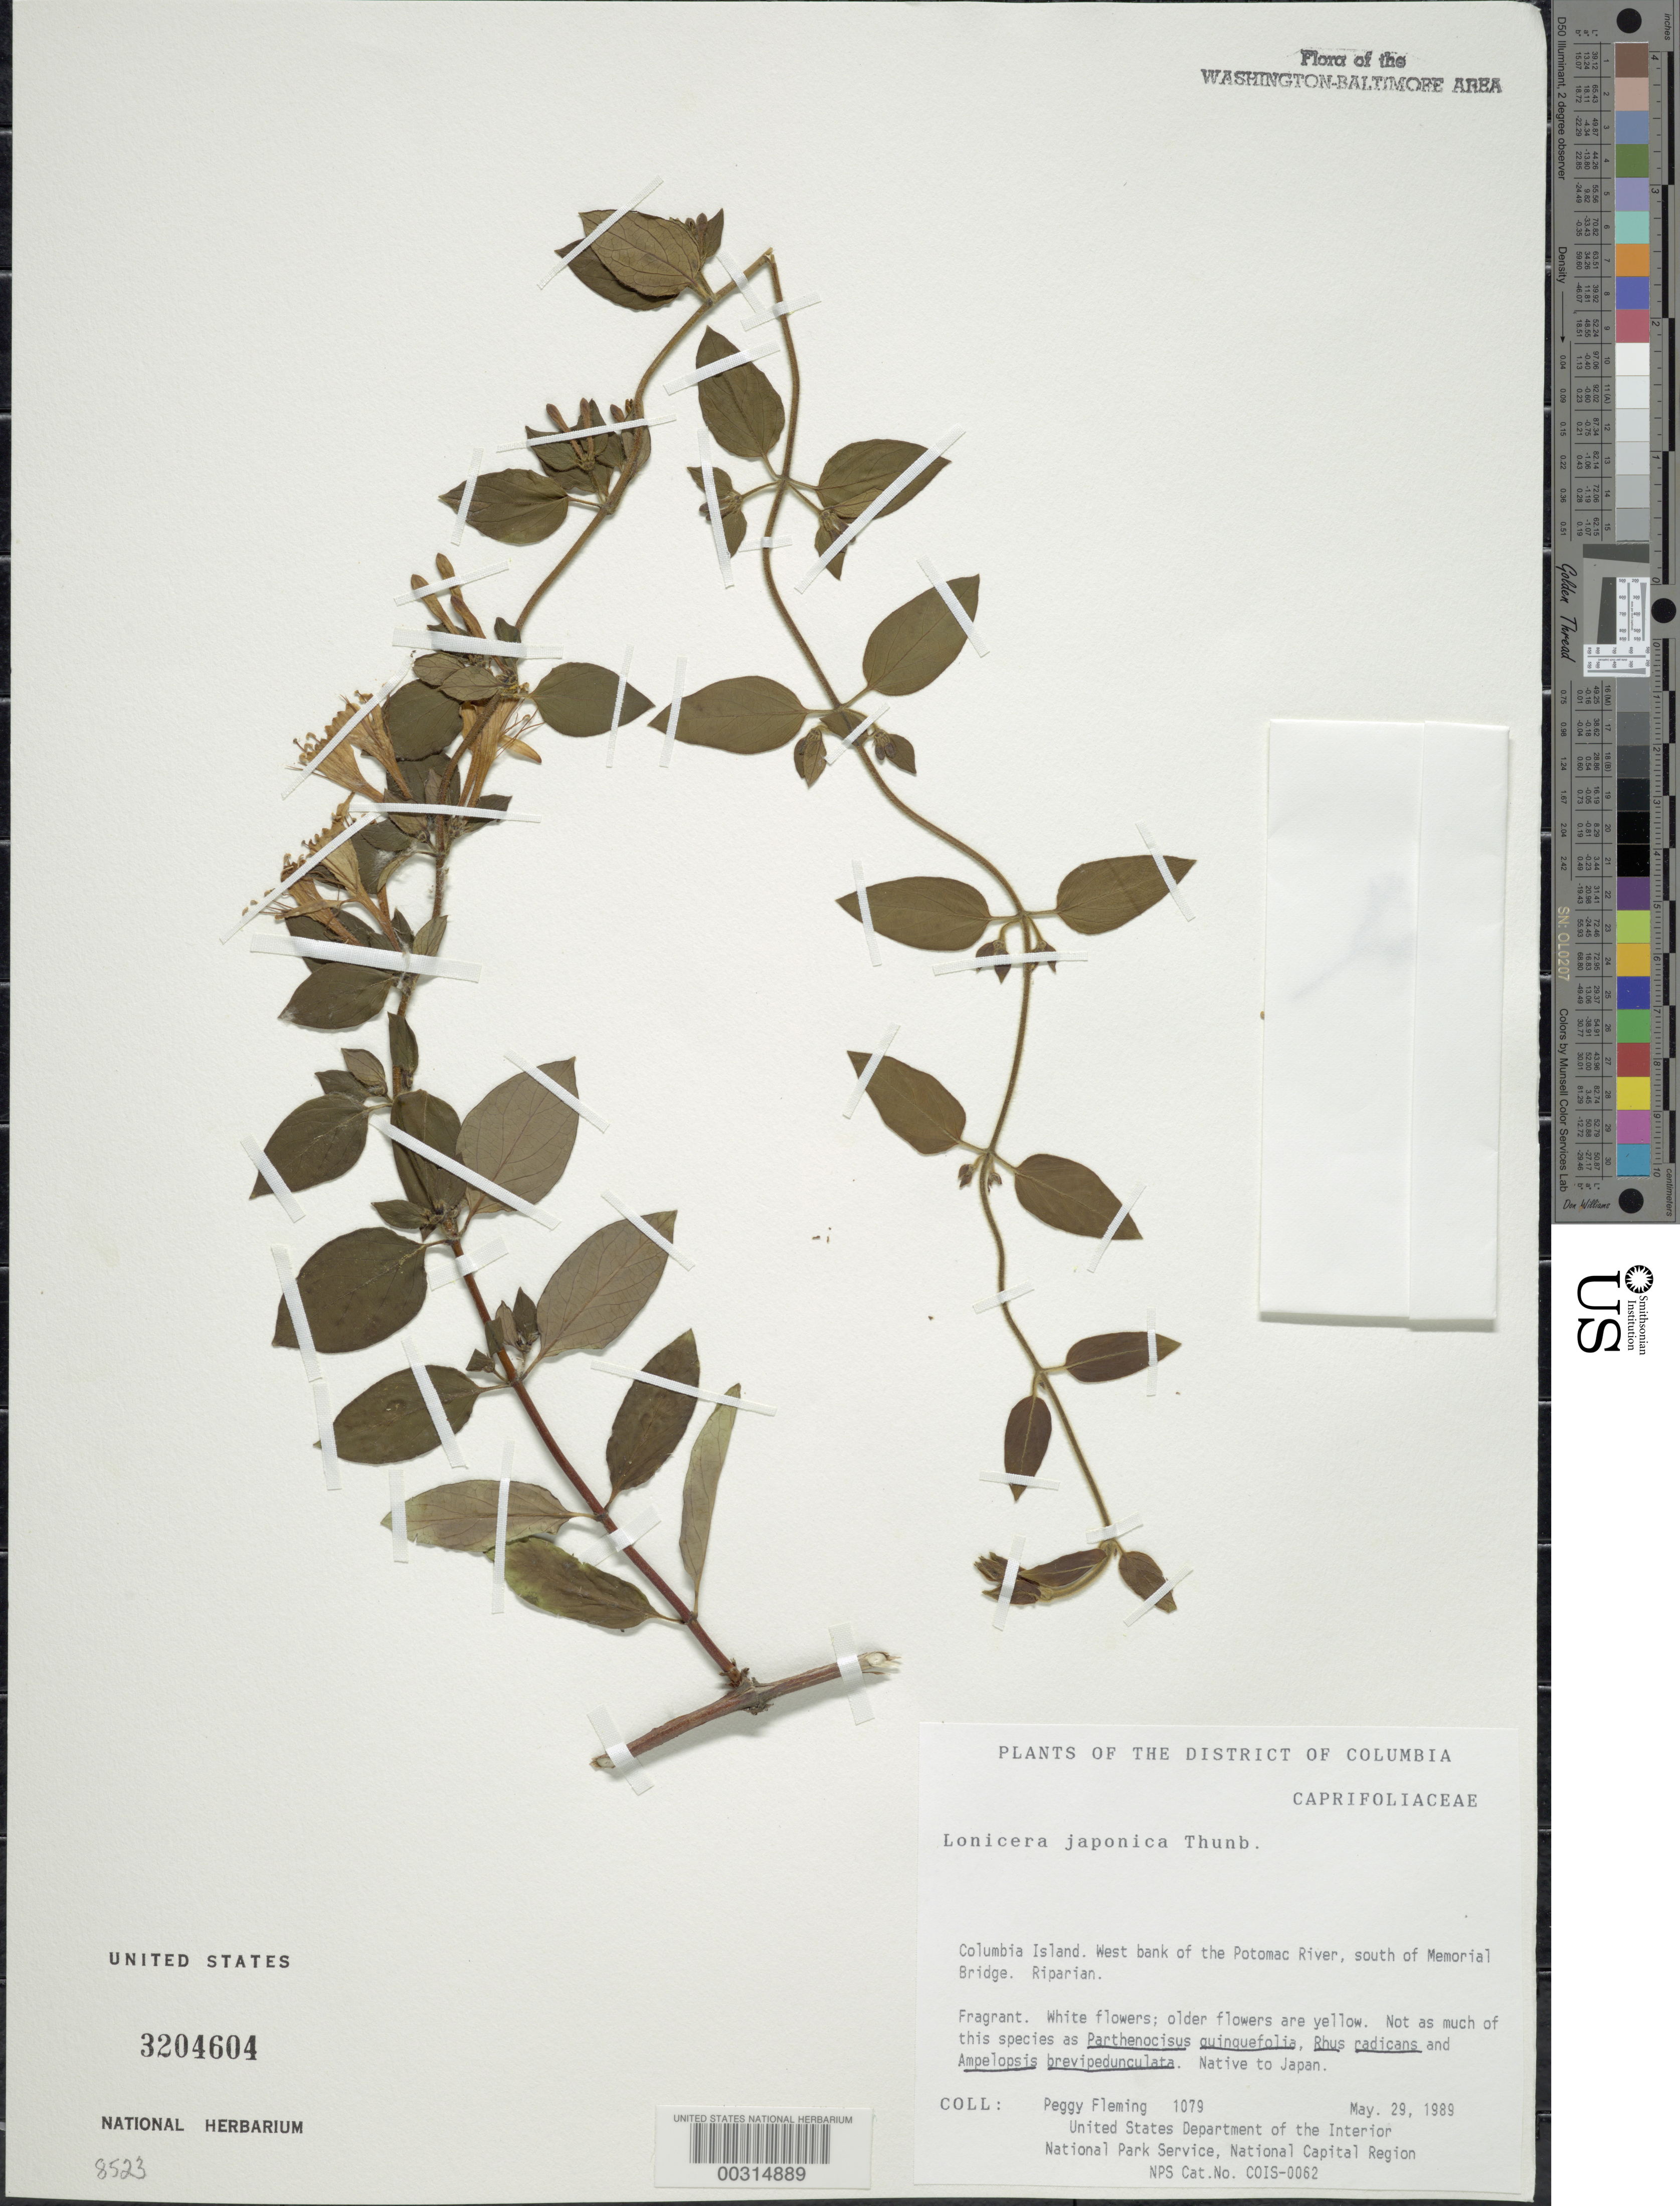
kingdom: Plantae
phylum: Tracheophyta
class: Magnoliopsida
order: Dipsacales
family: Caprifoliaceae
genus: Lonicera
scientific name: Lonicera japonica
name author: Thunb.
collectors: P. Fleming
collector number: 1079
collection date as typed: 29 May 1989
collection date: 1989-05-29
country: United States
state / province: District of Columbia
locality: Columbia Island, W bank of Potomac River, S of Memorial Bridge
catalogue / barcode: US 3204604